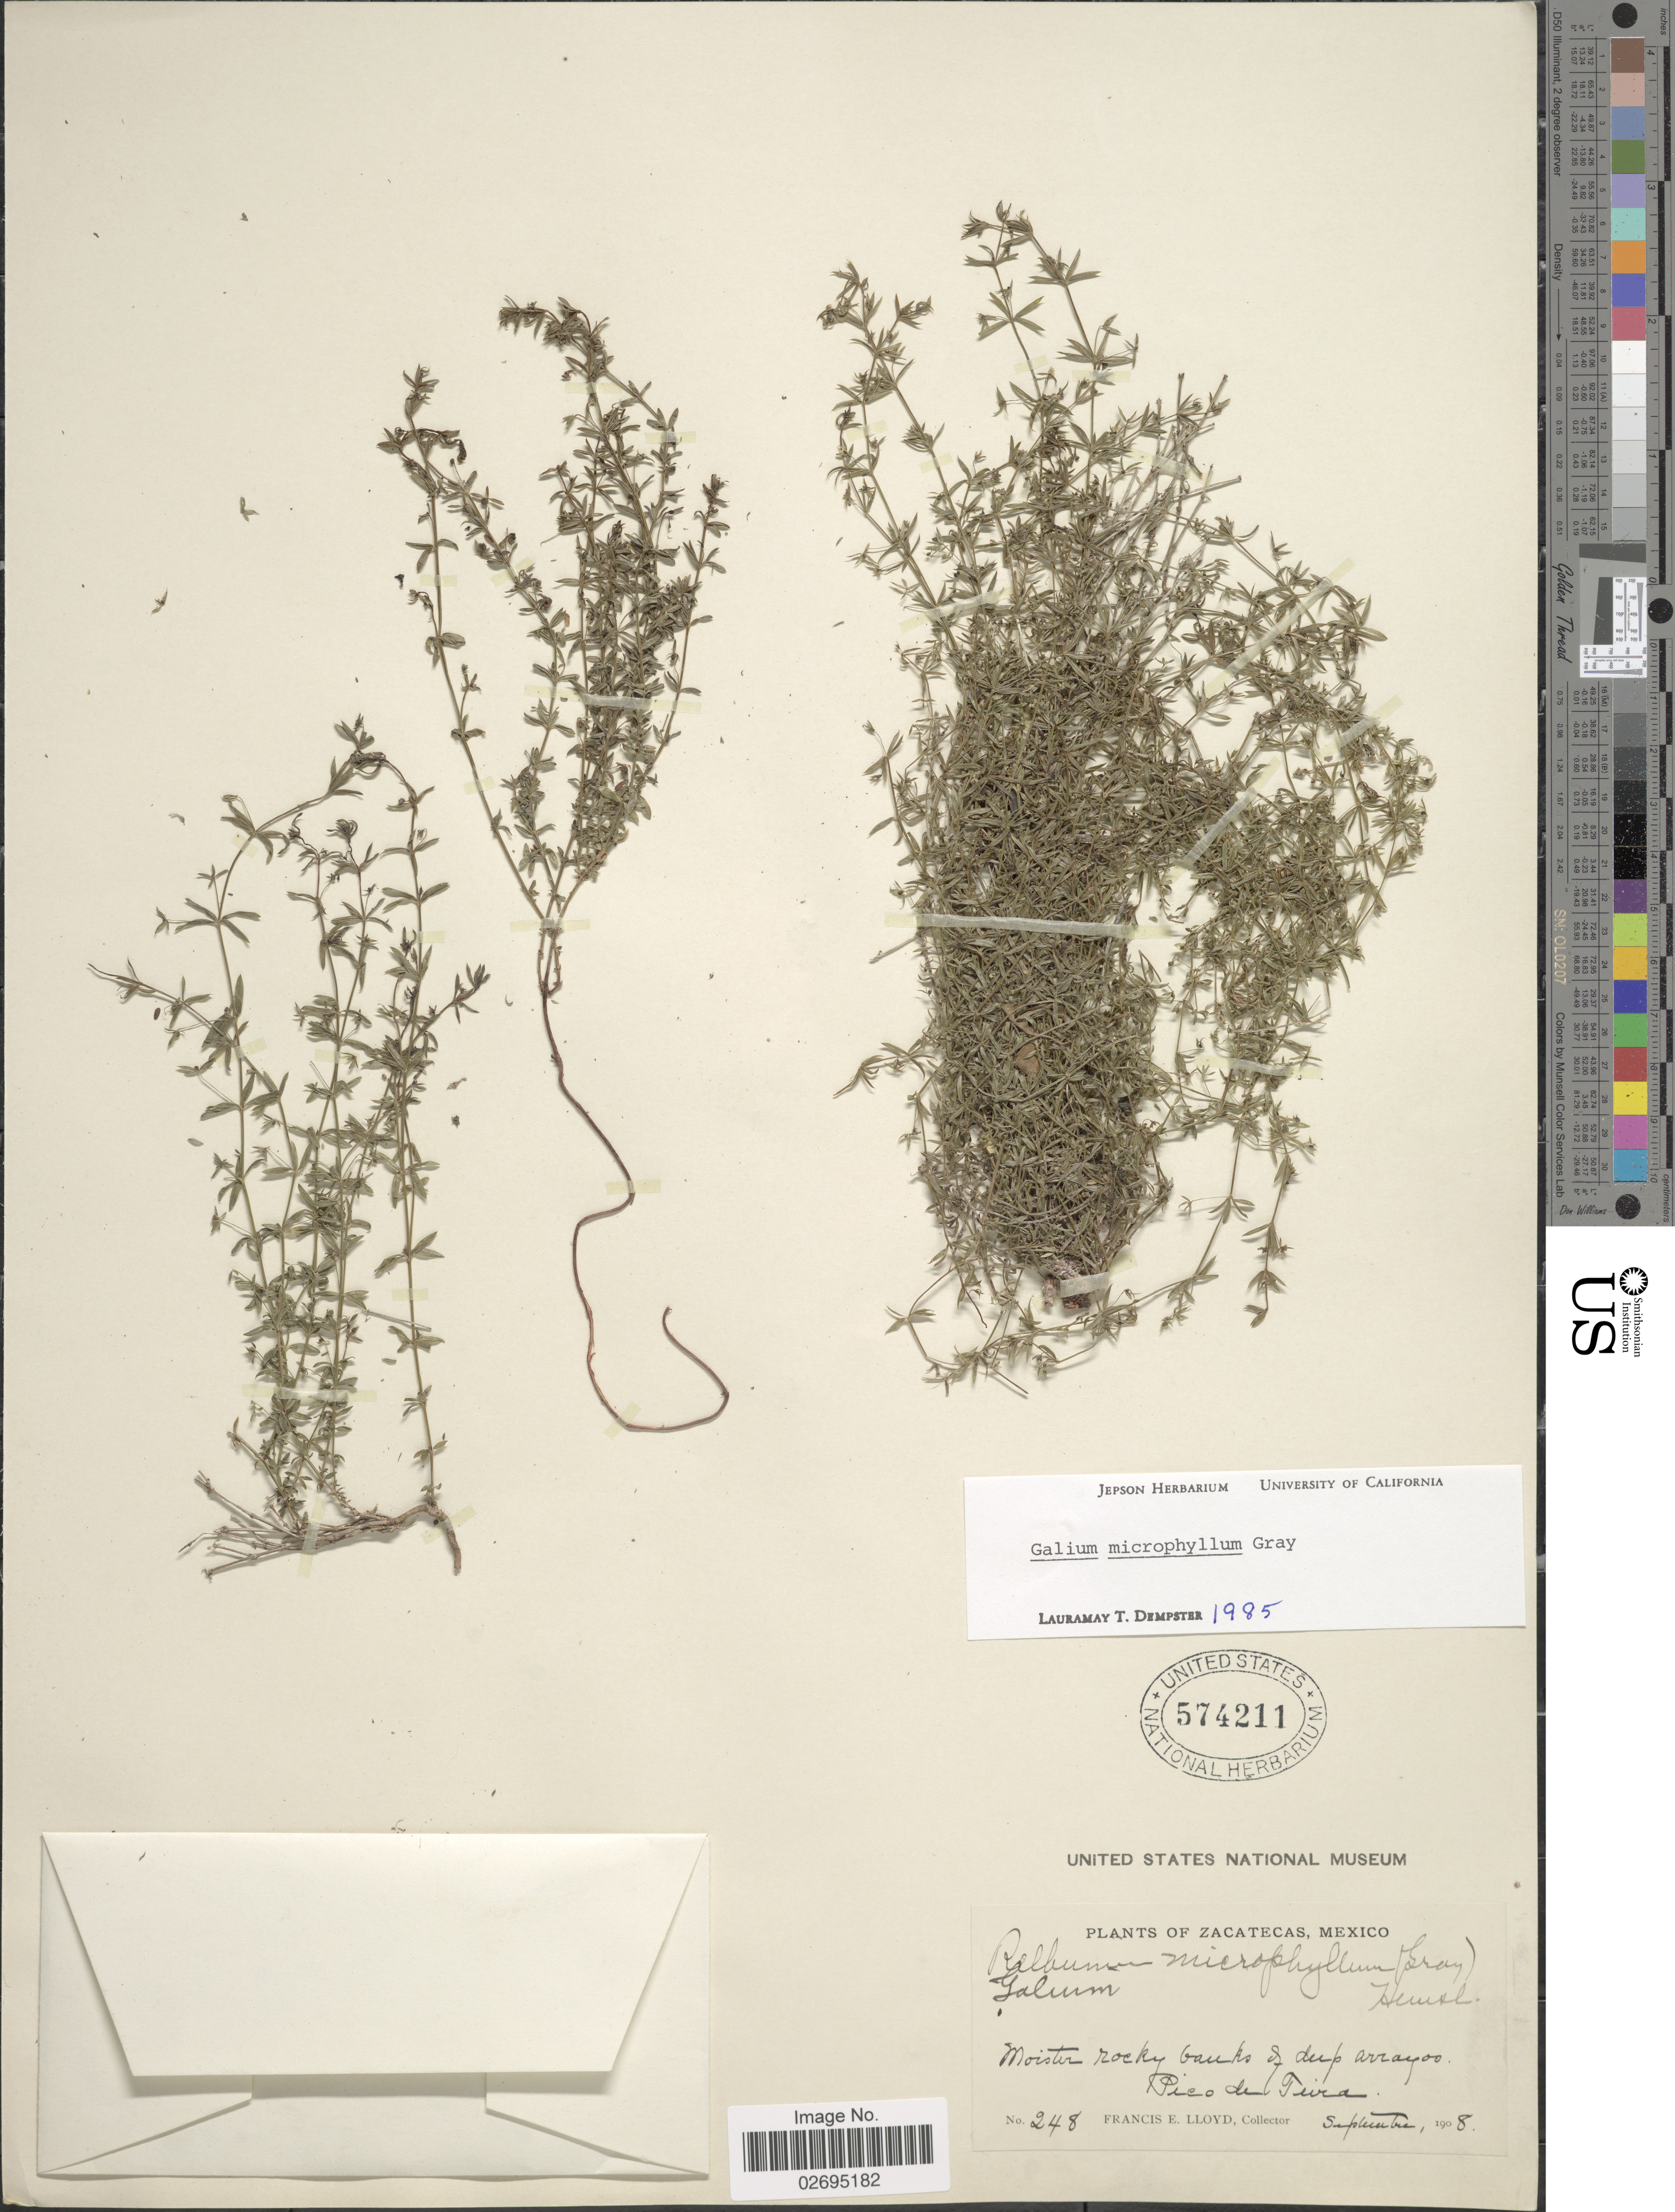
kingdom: Plantae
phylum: Tracheophyta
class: Magnoliopsida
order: Gentianales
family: Rubiaceae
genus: Galium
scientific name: Galium microphyllum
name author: A. Gray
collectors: Lloyd, C. E.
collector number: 248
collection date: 1908-09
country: Mexico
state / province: Zacatecas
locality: Pico de Teira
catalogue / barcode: US 574211